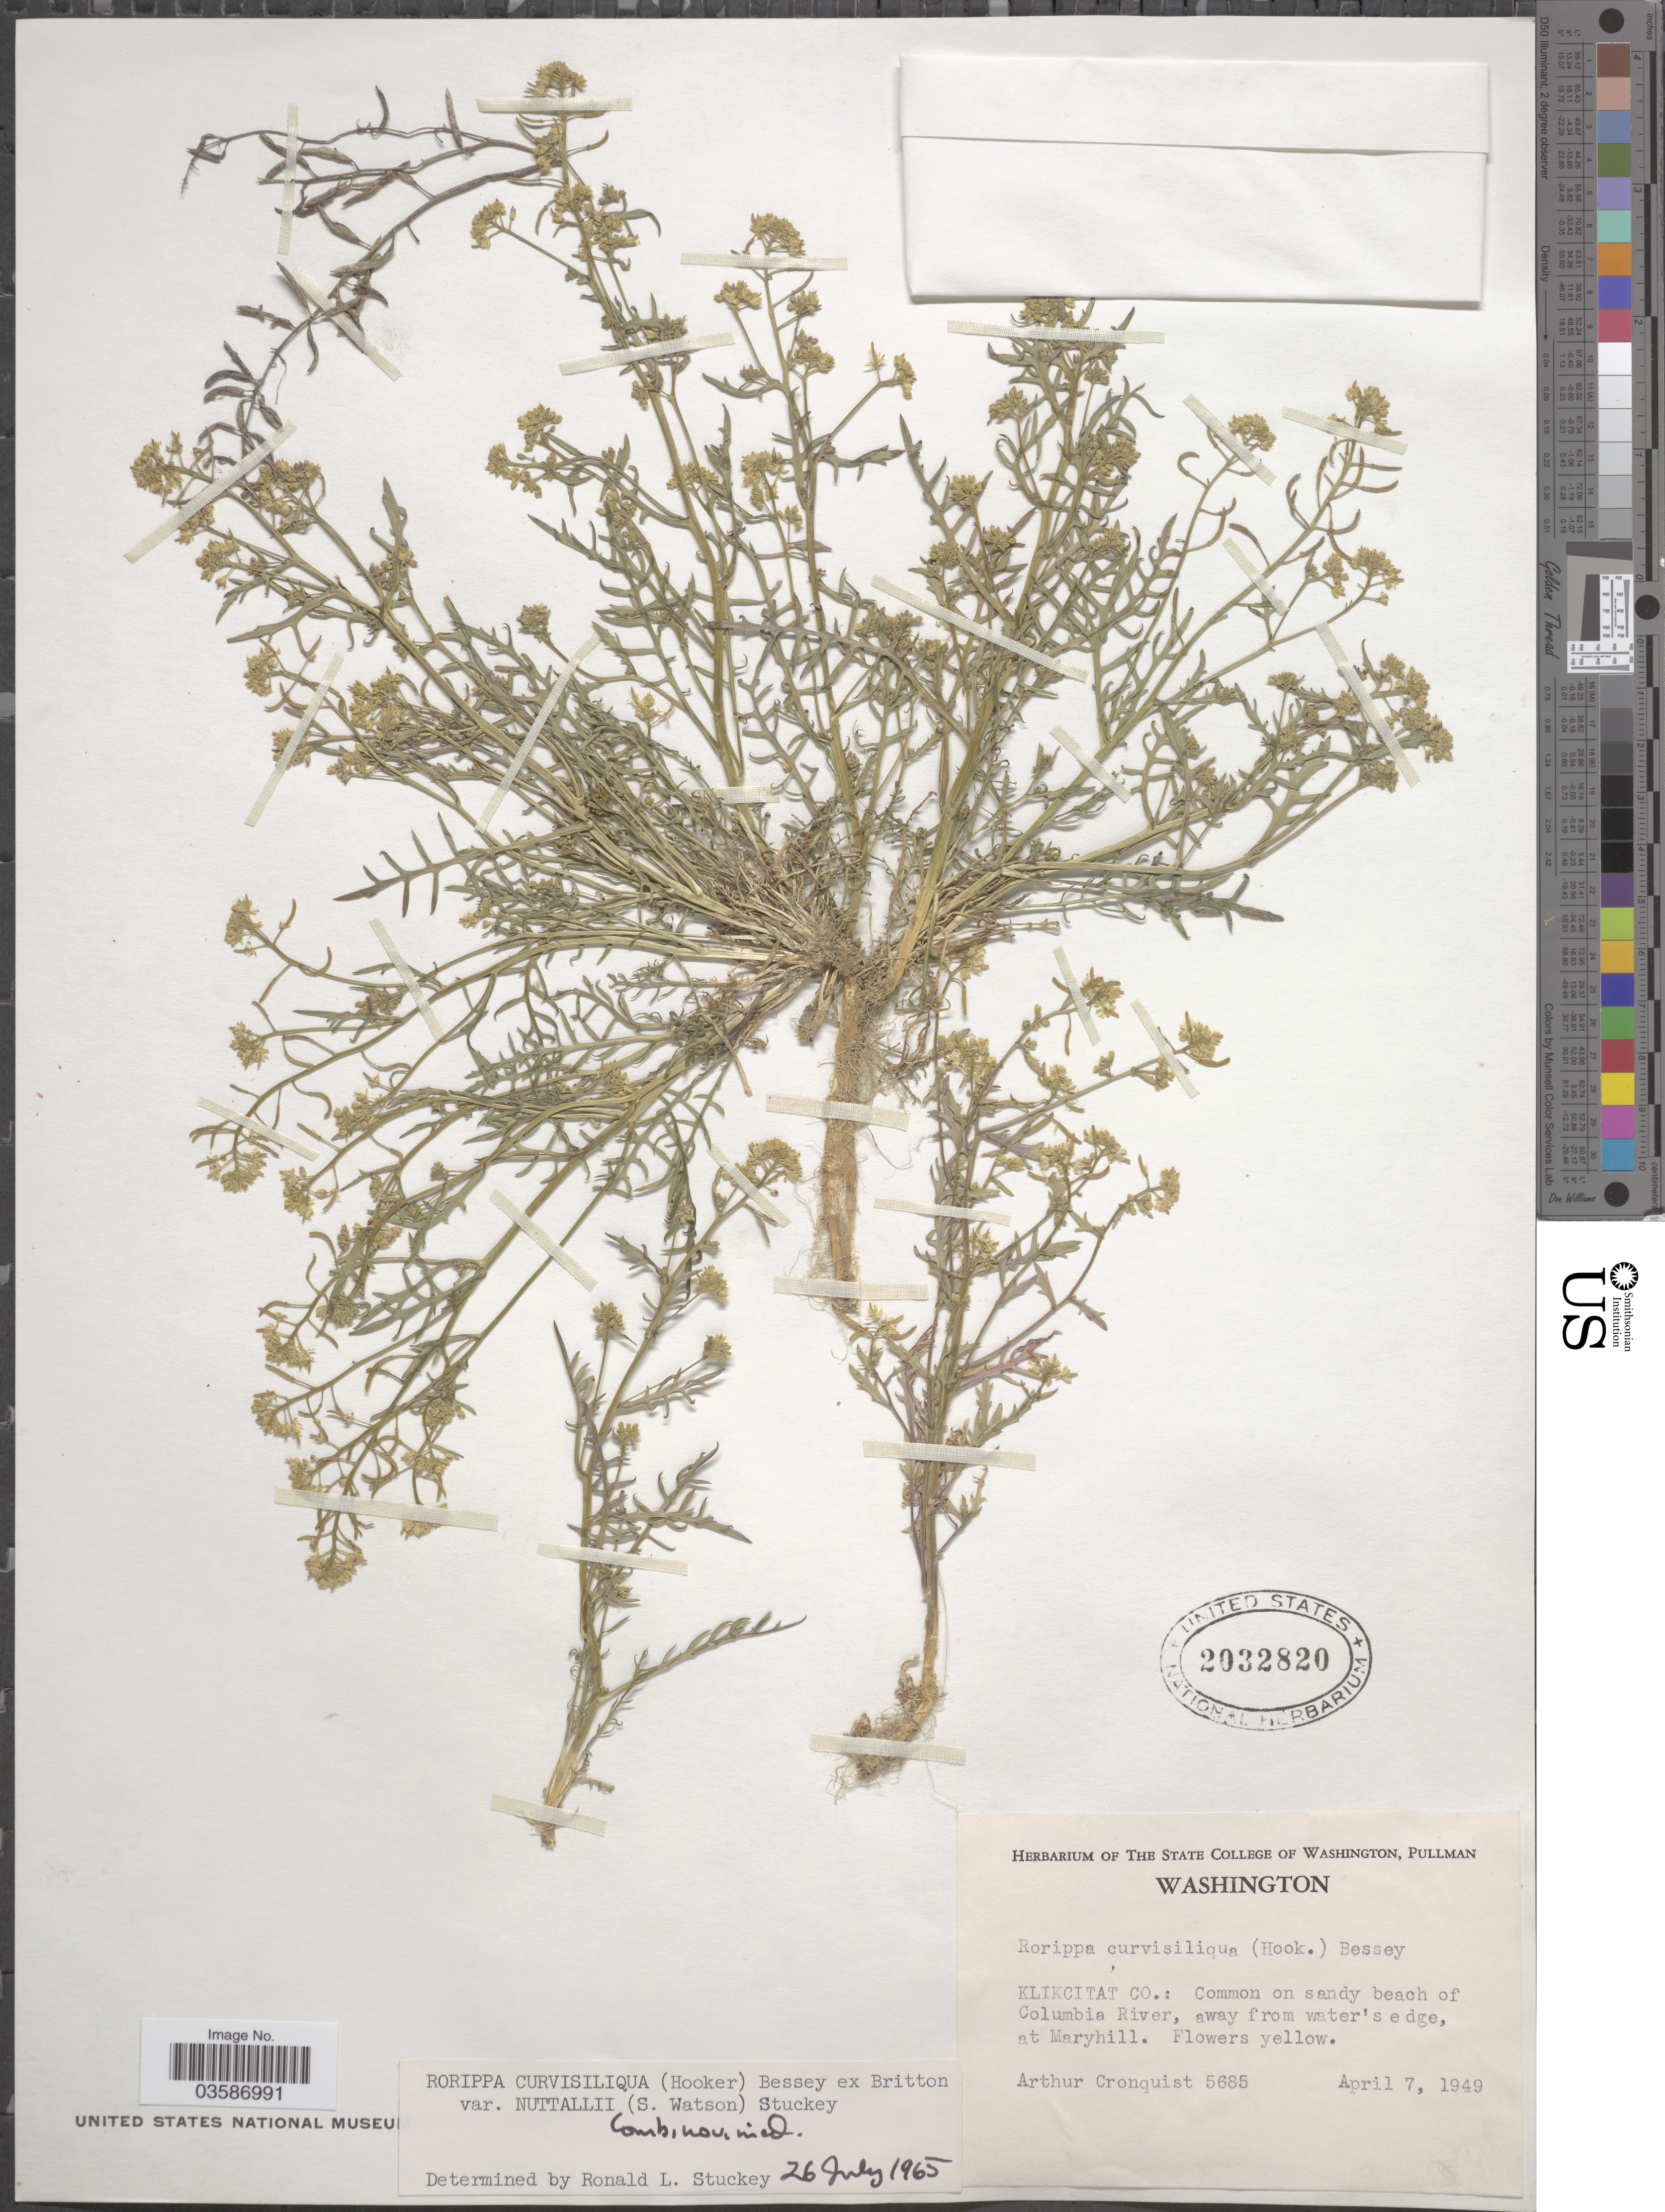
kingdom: Plantae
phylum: Tracheophyta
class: Magnoliopsida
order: Brassicales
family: Brassicaceae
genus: Rorippa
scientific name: Rorippa curvisiliqua var. nuttallii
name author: (S. Watson) Stuckey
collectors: A. J. Cronquist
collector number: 5685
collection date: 1949-04-07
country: United States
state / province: Washington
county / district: Klickitat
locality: Klickitat Co.: Sandy beach of Columbia River, away from water's edge, at Maryhill.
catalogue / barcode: US 2032820